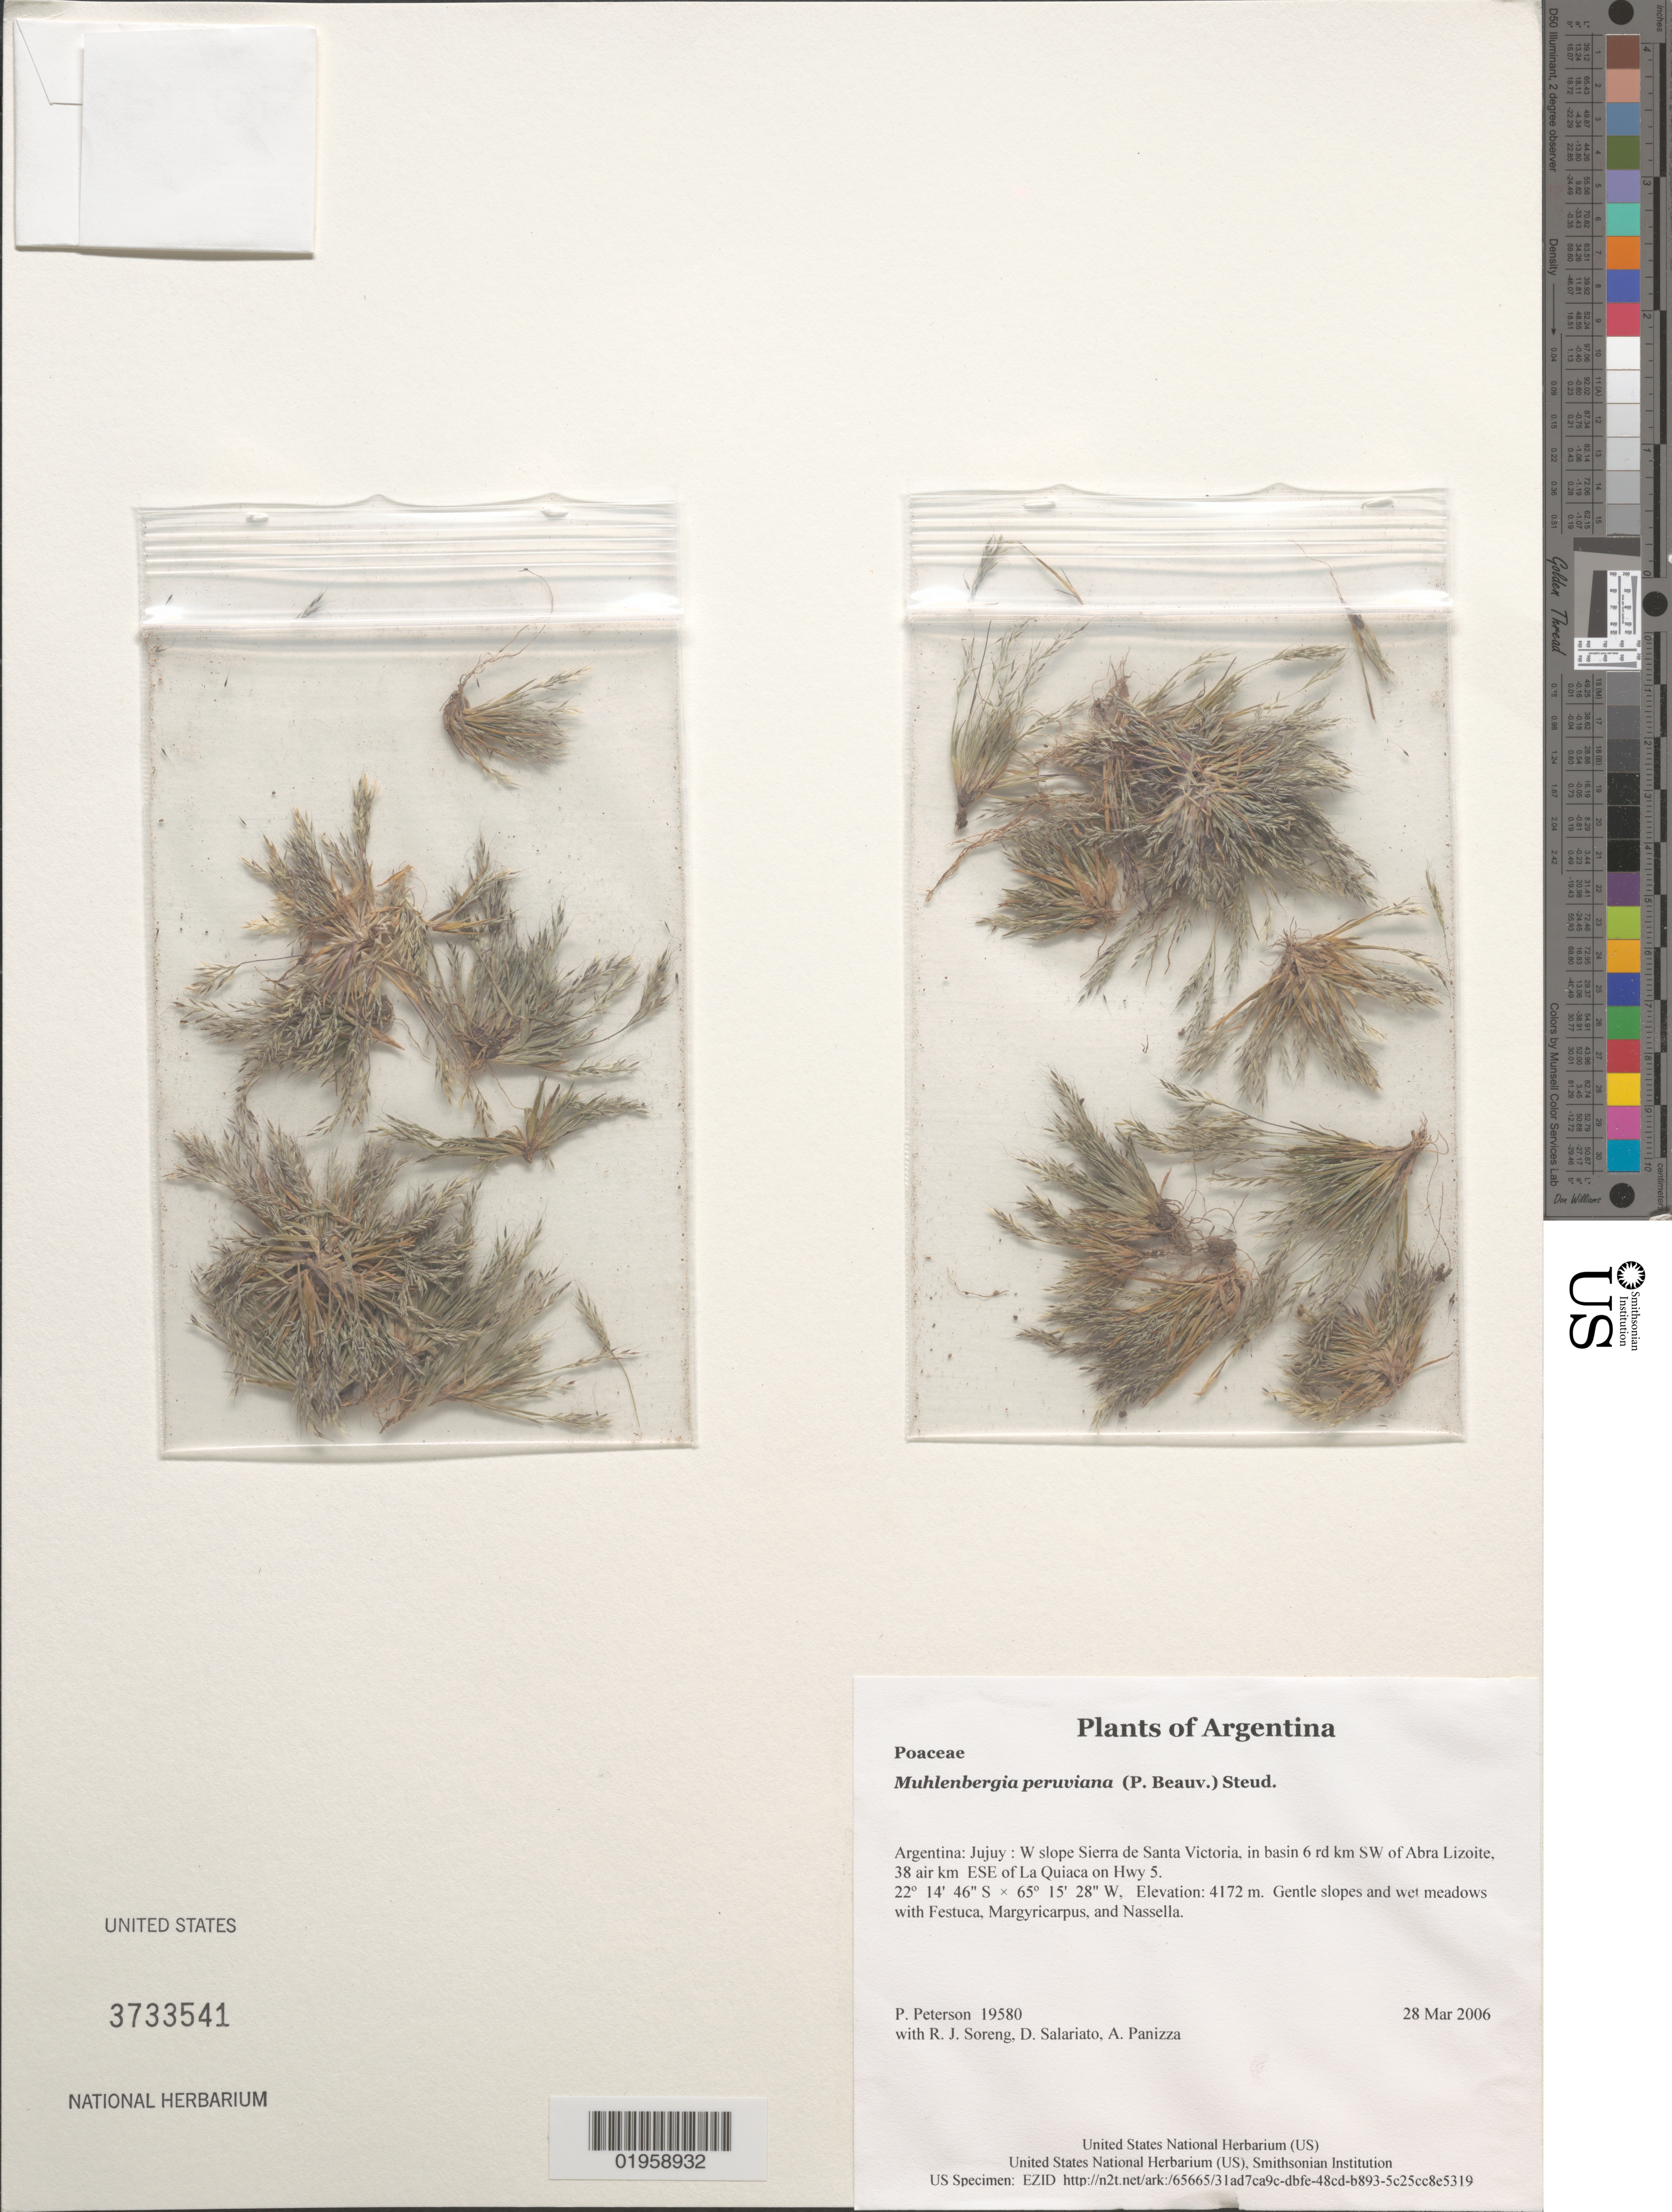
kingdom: Plantae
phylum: Tracheophyta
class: Liliopsida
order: Poales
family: Poaceae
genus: Muhlenbergia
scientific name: Muhlenbergia peruviana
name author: (P. Beauv.) Steud.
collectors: P. M. Peterson, R. J. Soreng, D. Salariato & A. Panizza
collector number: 19580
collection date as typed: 28 Mar 2006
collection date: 2006-03-28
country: Argentina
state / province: Jujuy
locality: W slope Sierra de Santa Victoria, in basin 6 rd km SW of Abra Lizoite, 38 air km ESE of La Quiaca on Hwy 5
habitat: Gentle slopes and wet meadows with Festuca, Margyricarpus, and Nassella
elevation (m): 4172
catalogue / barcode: US 3733541